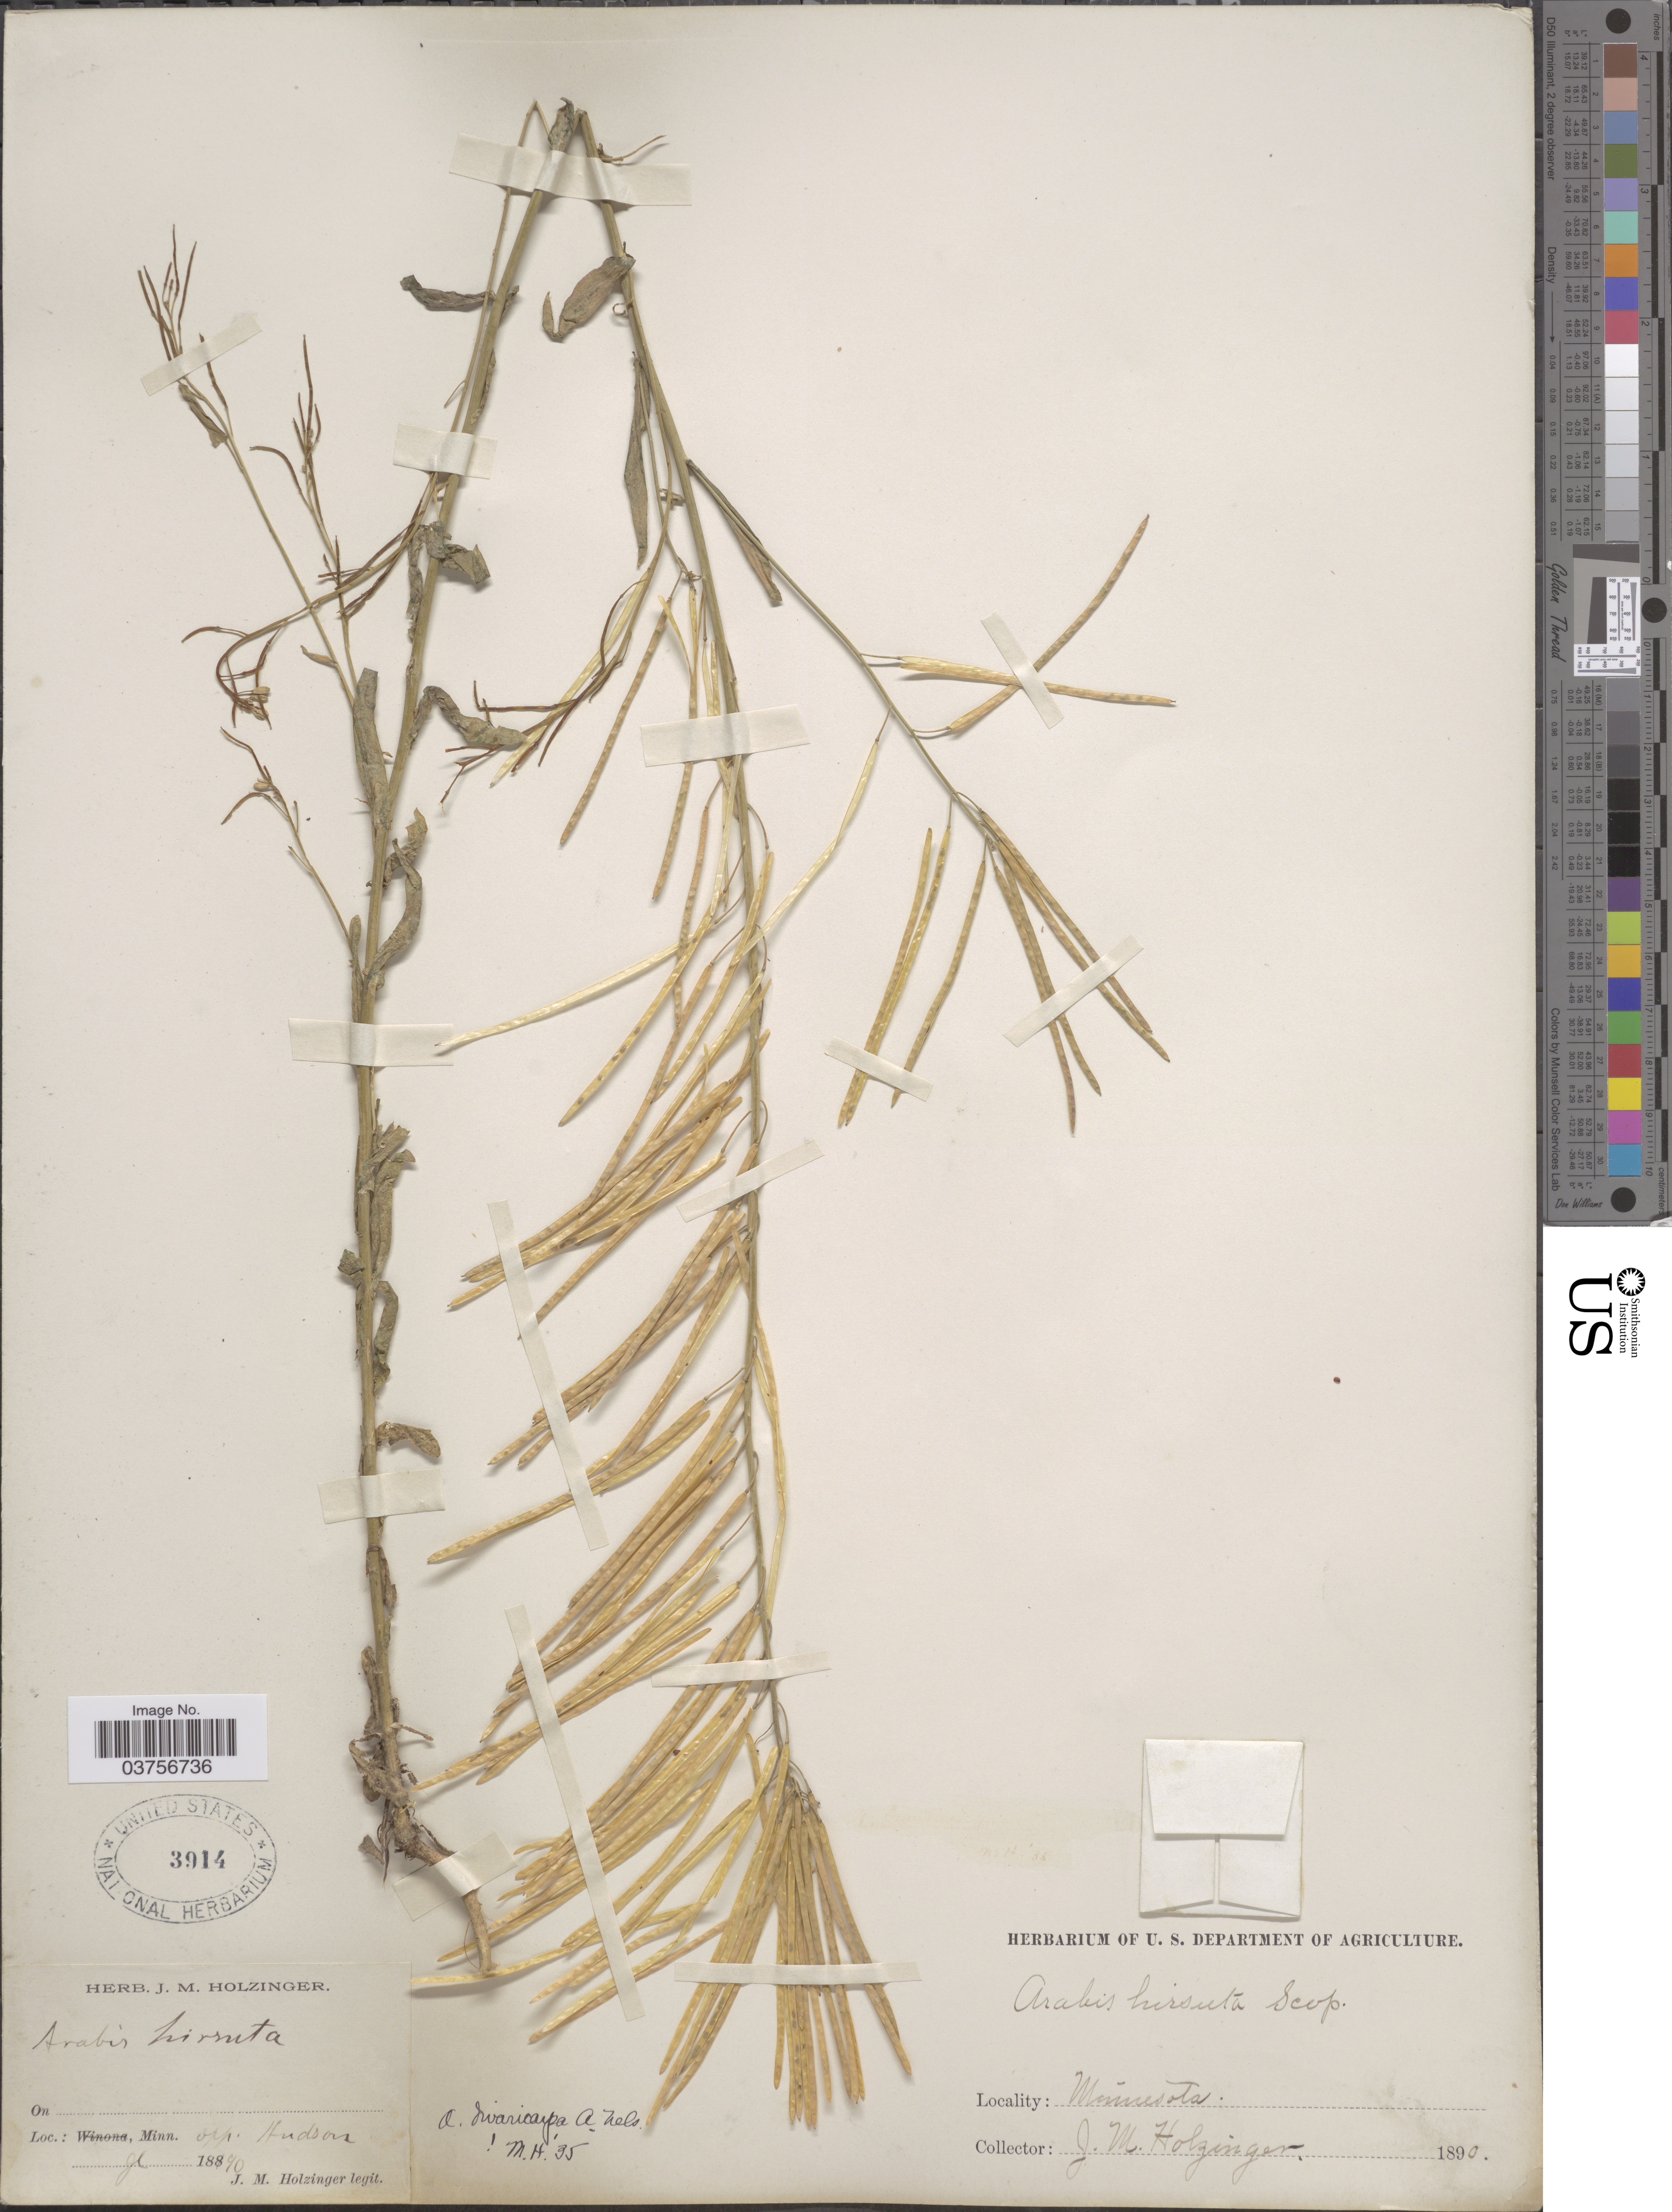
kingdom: Plantae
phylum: Tracheophyta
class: Magnoliopsida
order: Brassicales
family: Brassicaceae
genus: Arabis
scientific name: Arabis divaricarpa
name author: A. Nelson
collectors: J. M. Holzinger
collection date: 1890-07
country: United States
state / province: Minnesota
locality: Opp. Hudson.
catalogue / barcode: US 3914